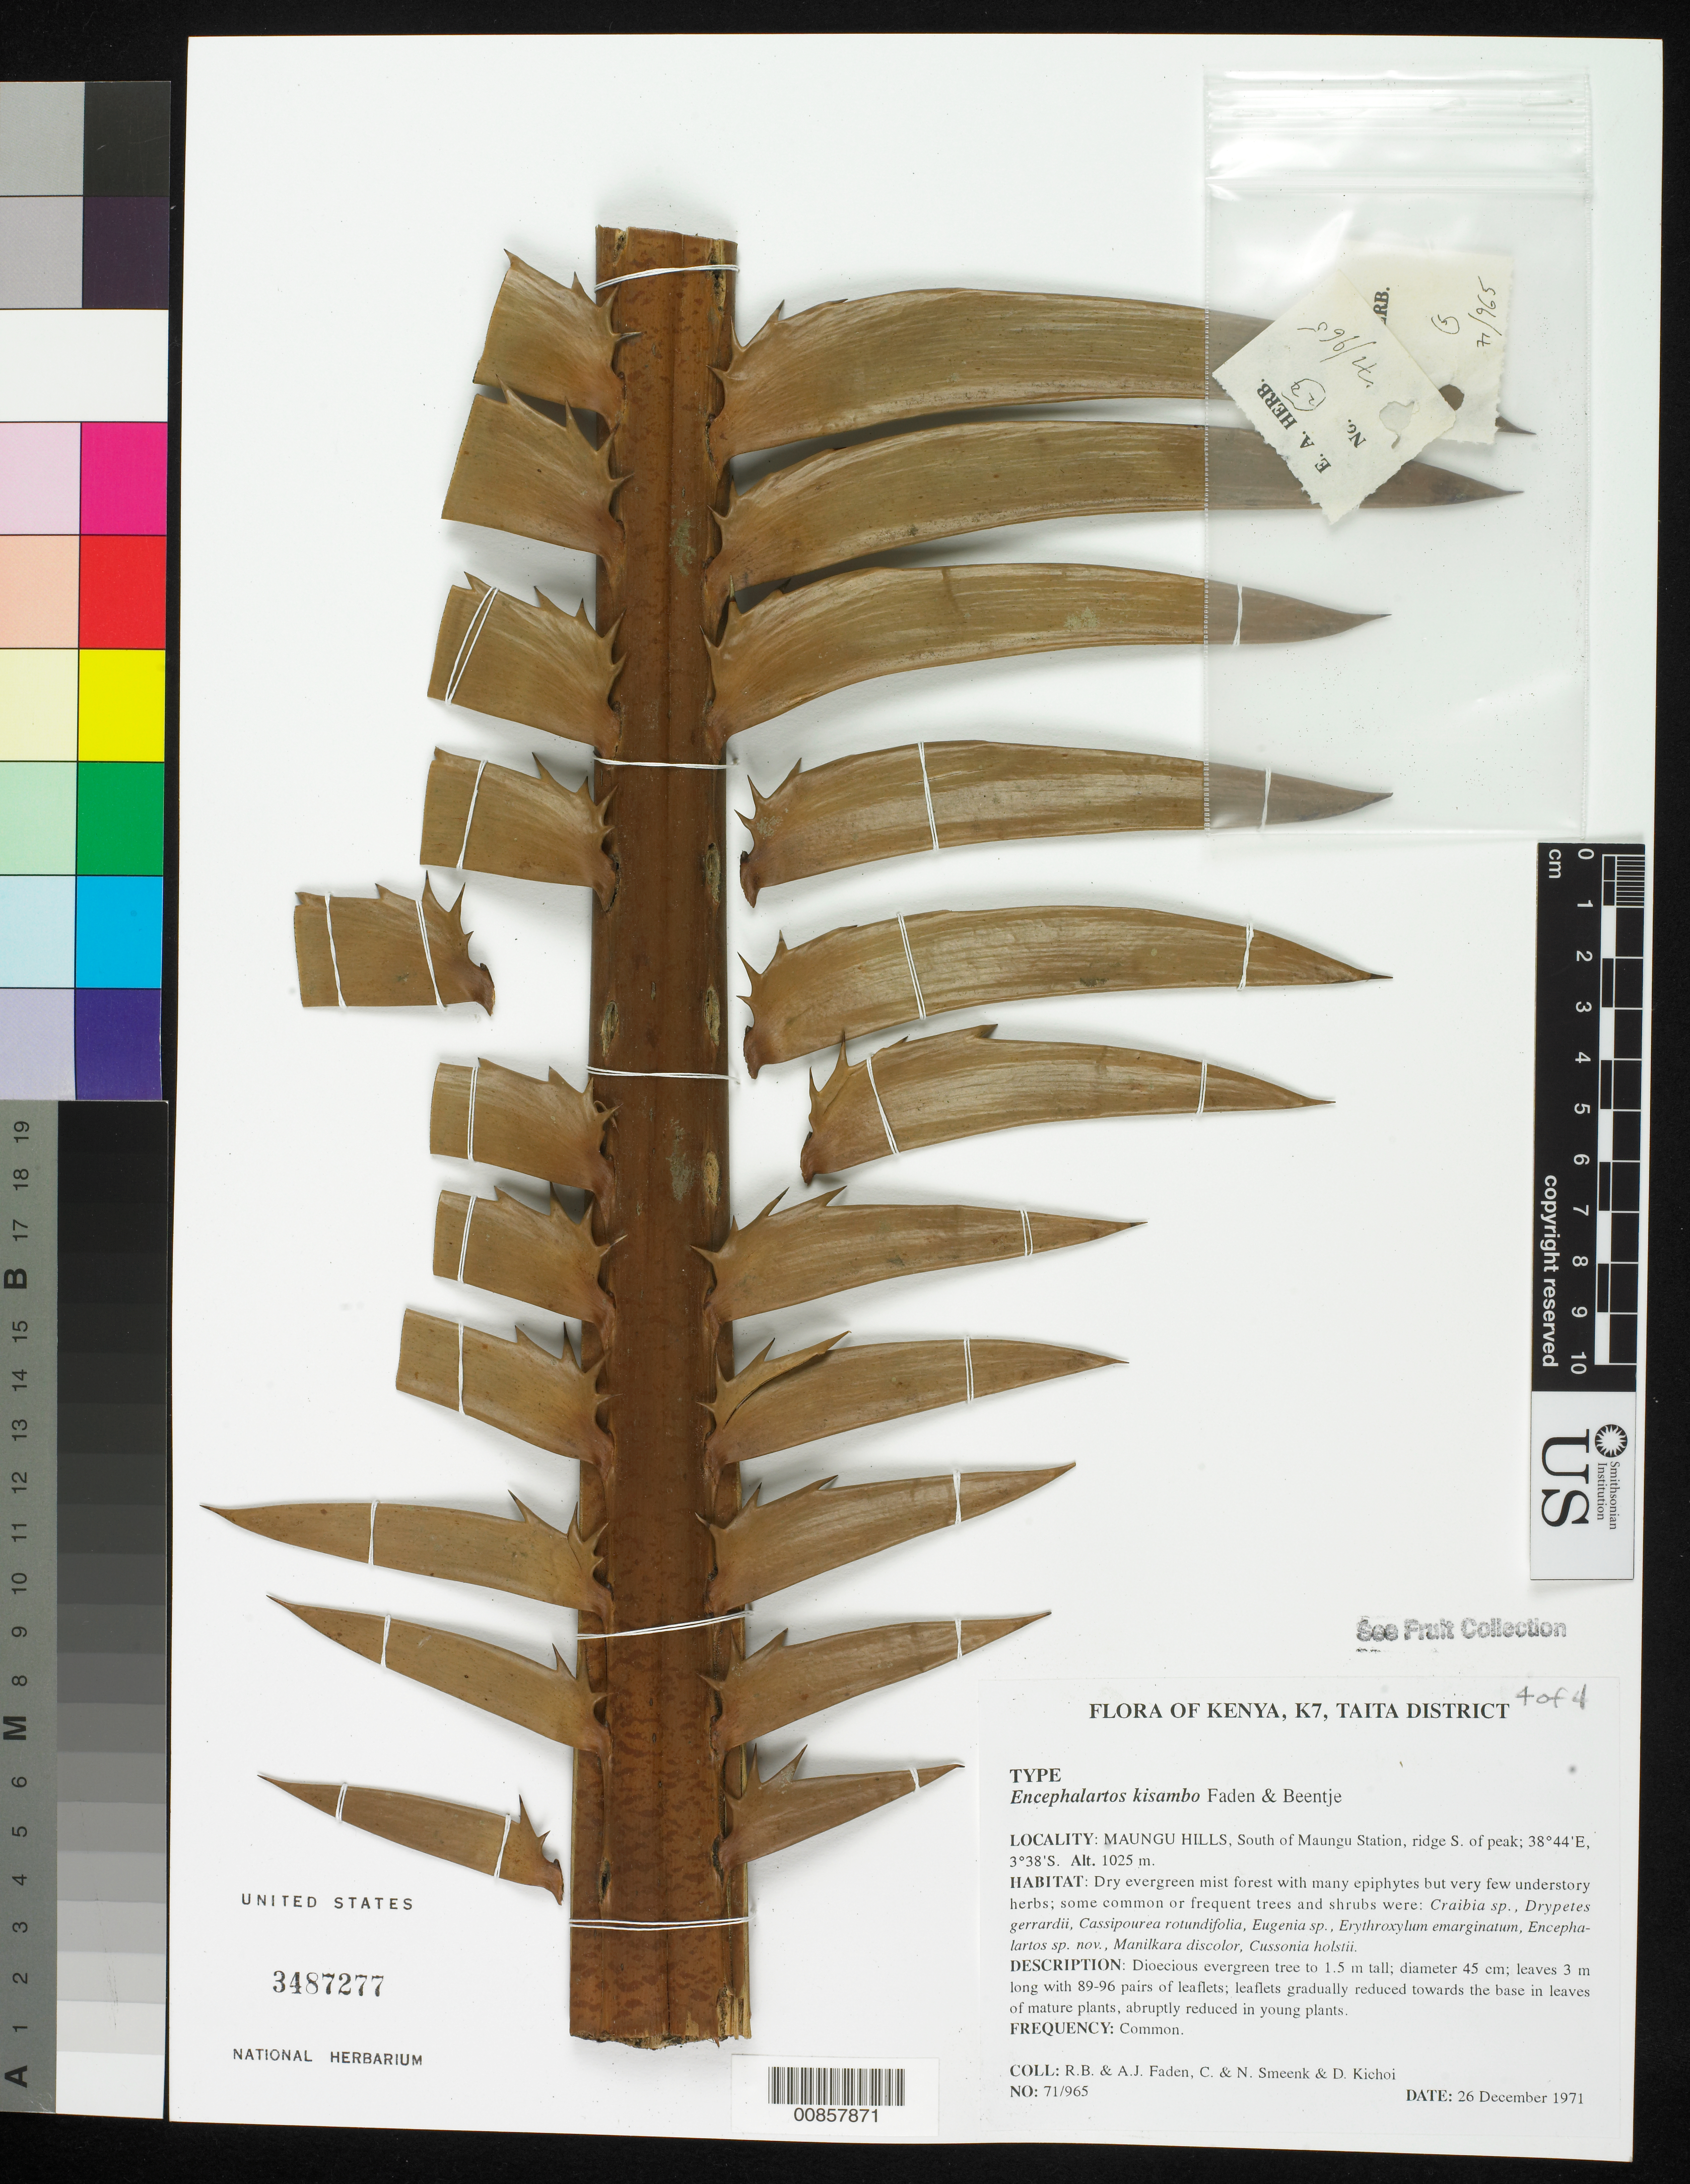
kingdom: Plantae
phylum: Tracheophyta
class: Cycadopsida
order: Cycadales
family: Zamiaceae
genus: Encephalartos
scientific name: Encephalartos kisambo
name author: Faden & Beentje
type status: Isotype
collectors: R. B. Faden, A. J. Faden, C. Smeenk, N. Smeenk & D. Kichoi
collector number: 71/965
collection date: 1971-12-26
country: Kenya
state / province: Taita Taveta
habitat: Dry evergreen mist forest w/ many epiphytes but very few understory herbs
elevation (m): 1025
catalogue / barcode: US 3487277